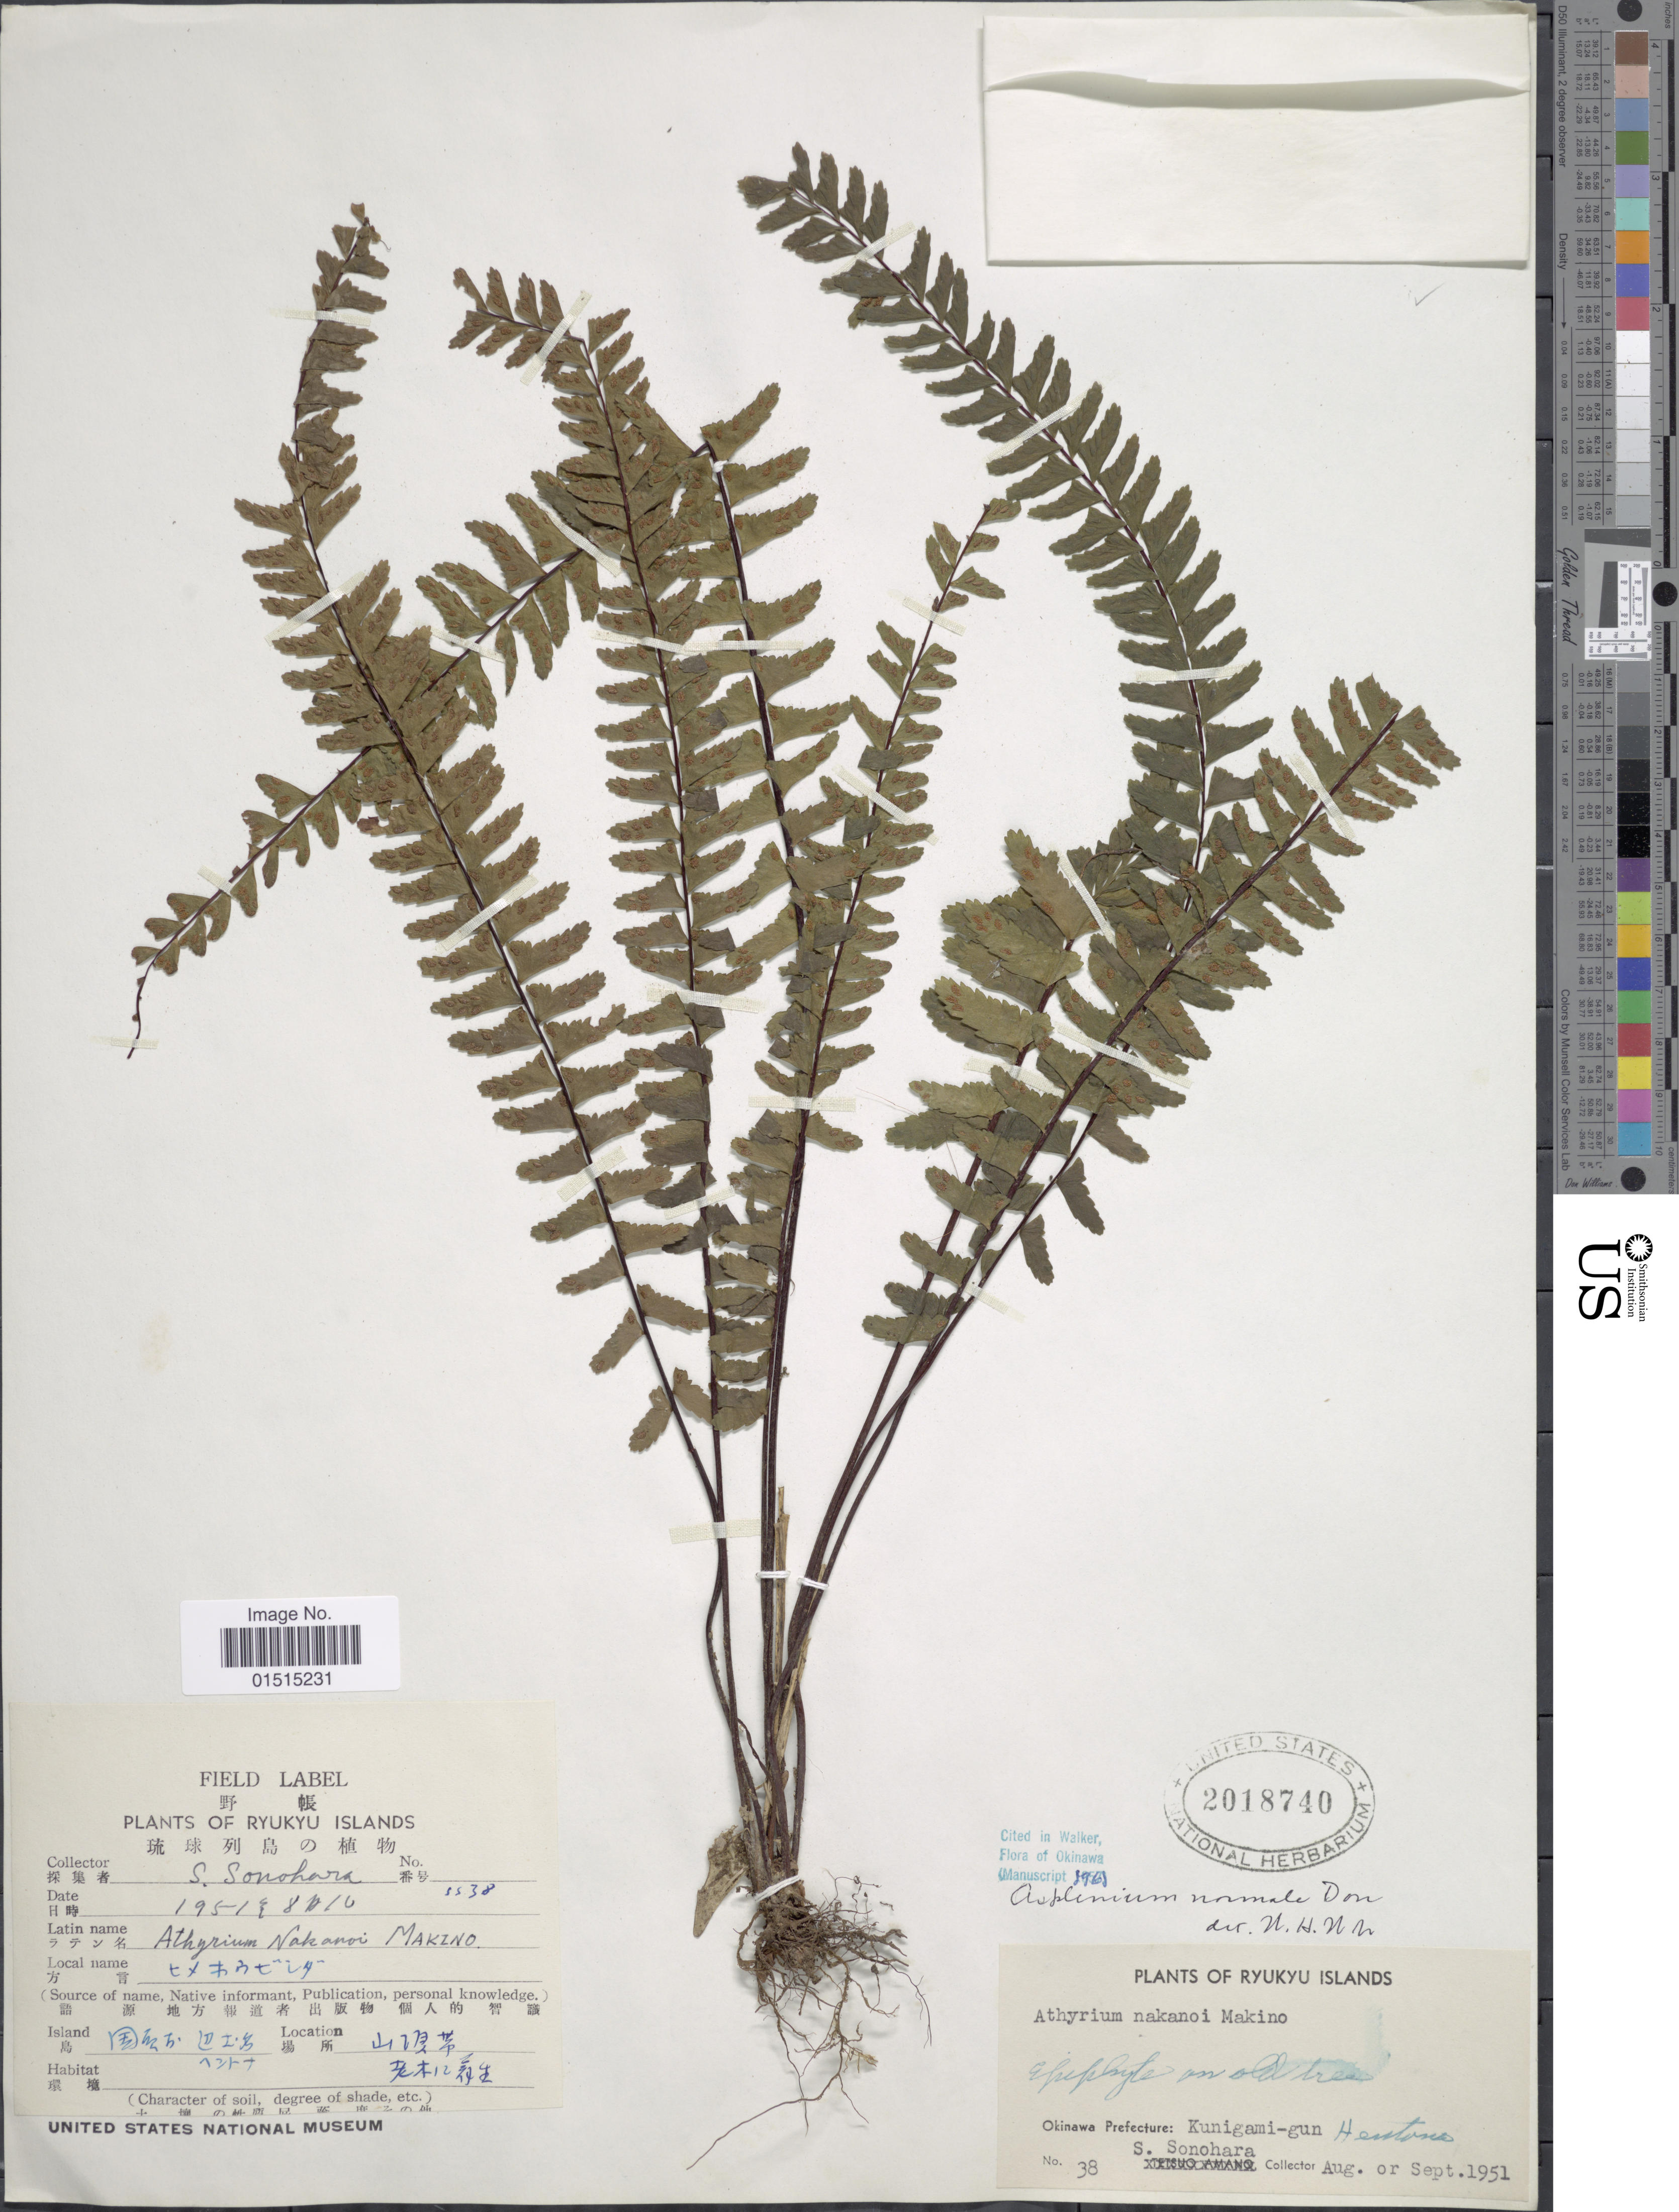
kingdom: Plantae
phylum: Tracheophyta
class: Polypodiopsida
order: Polypodiales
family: Aspleniaceae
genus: Asplenium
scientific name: Asplenium normale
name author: D. Don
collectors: S. Sonohara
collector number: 38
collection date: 1951-08/1951-09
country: Japan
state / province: Okinawa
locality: Ryukyu Islands, Kunigami-gun, Okinawa Prefecture.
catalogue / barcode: US 2018740